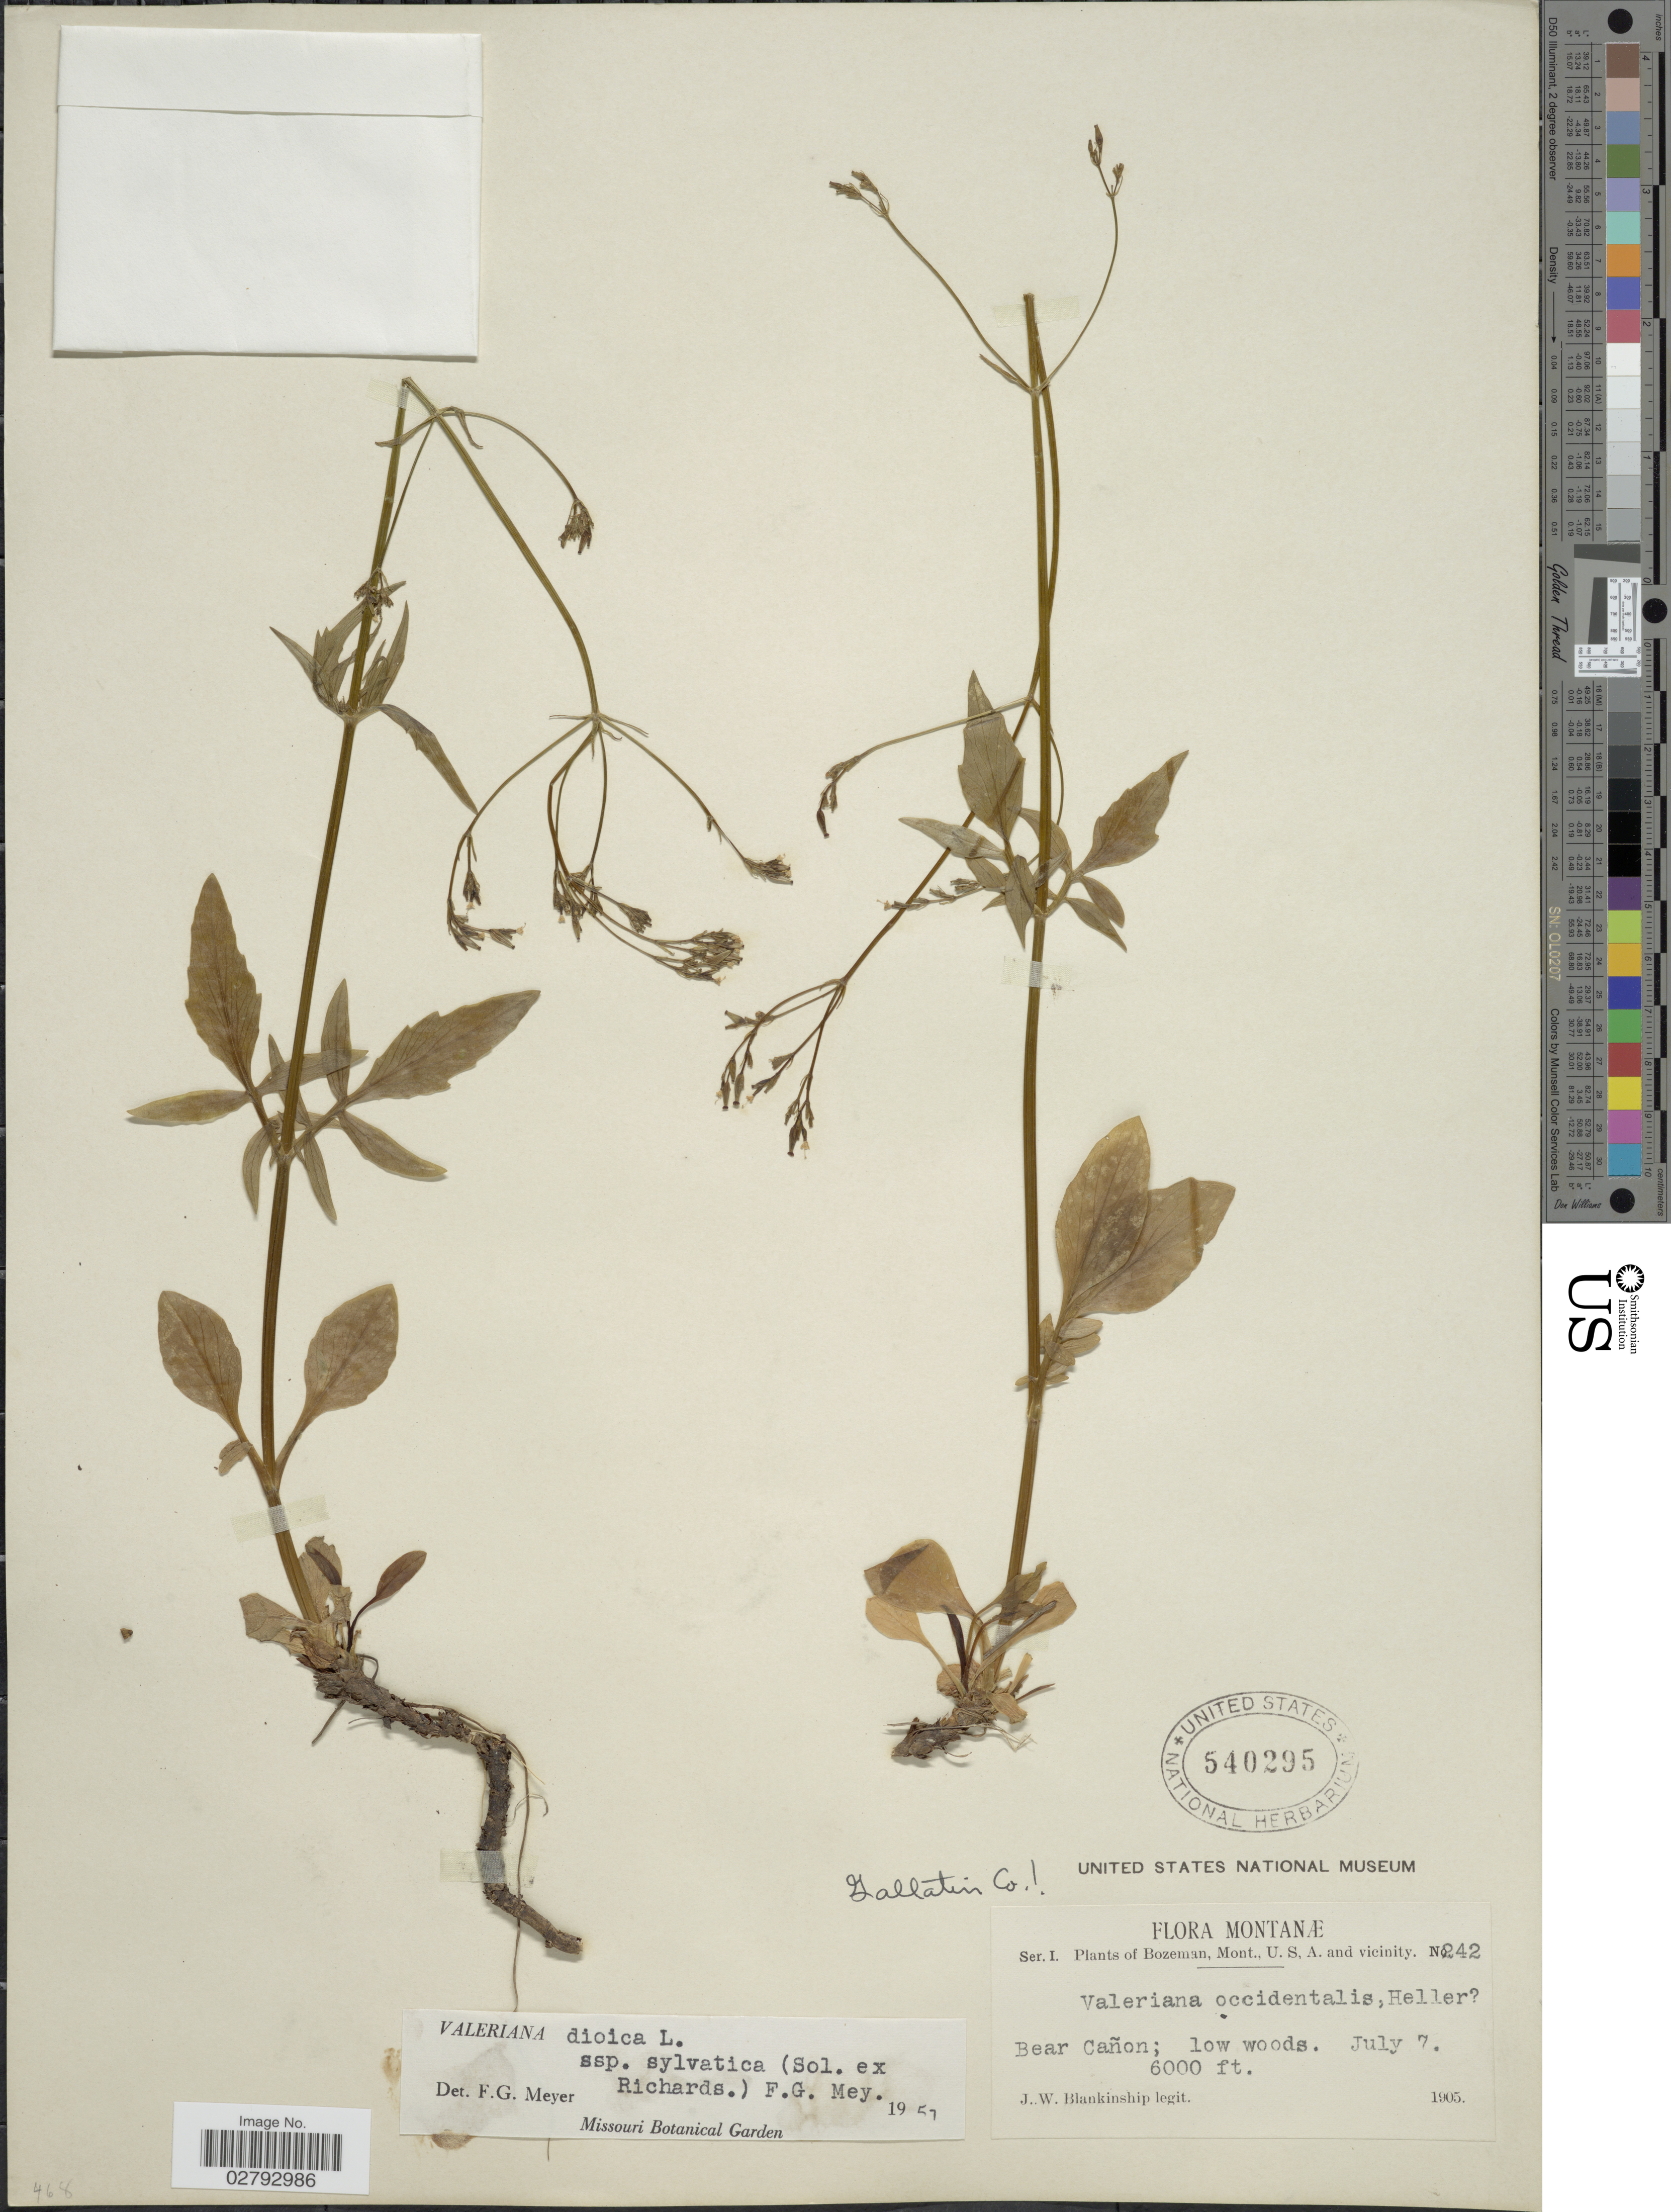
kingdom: Plantae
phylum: Tracheophyta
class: Magnoliopsida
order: Dipsacales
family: Caprifoliaceae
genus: Valeriana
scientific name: Valeriana dioica subsp. sylvatica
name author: (Sol. ex Richardson) F.G. Mey.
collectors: J. W. Blankinship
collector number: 242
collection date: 1905-07-07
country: United States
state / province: Montana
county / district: Gallatin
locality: Bozeman, Bear Cañon.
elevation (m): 1829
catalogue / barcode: US 540295